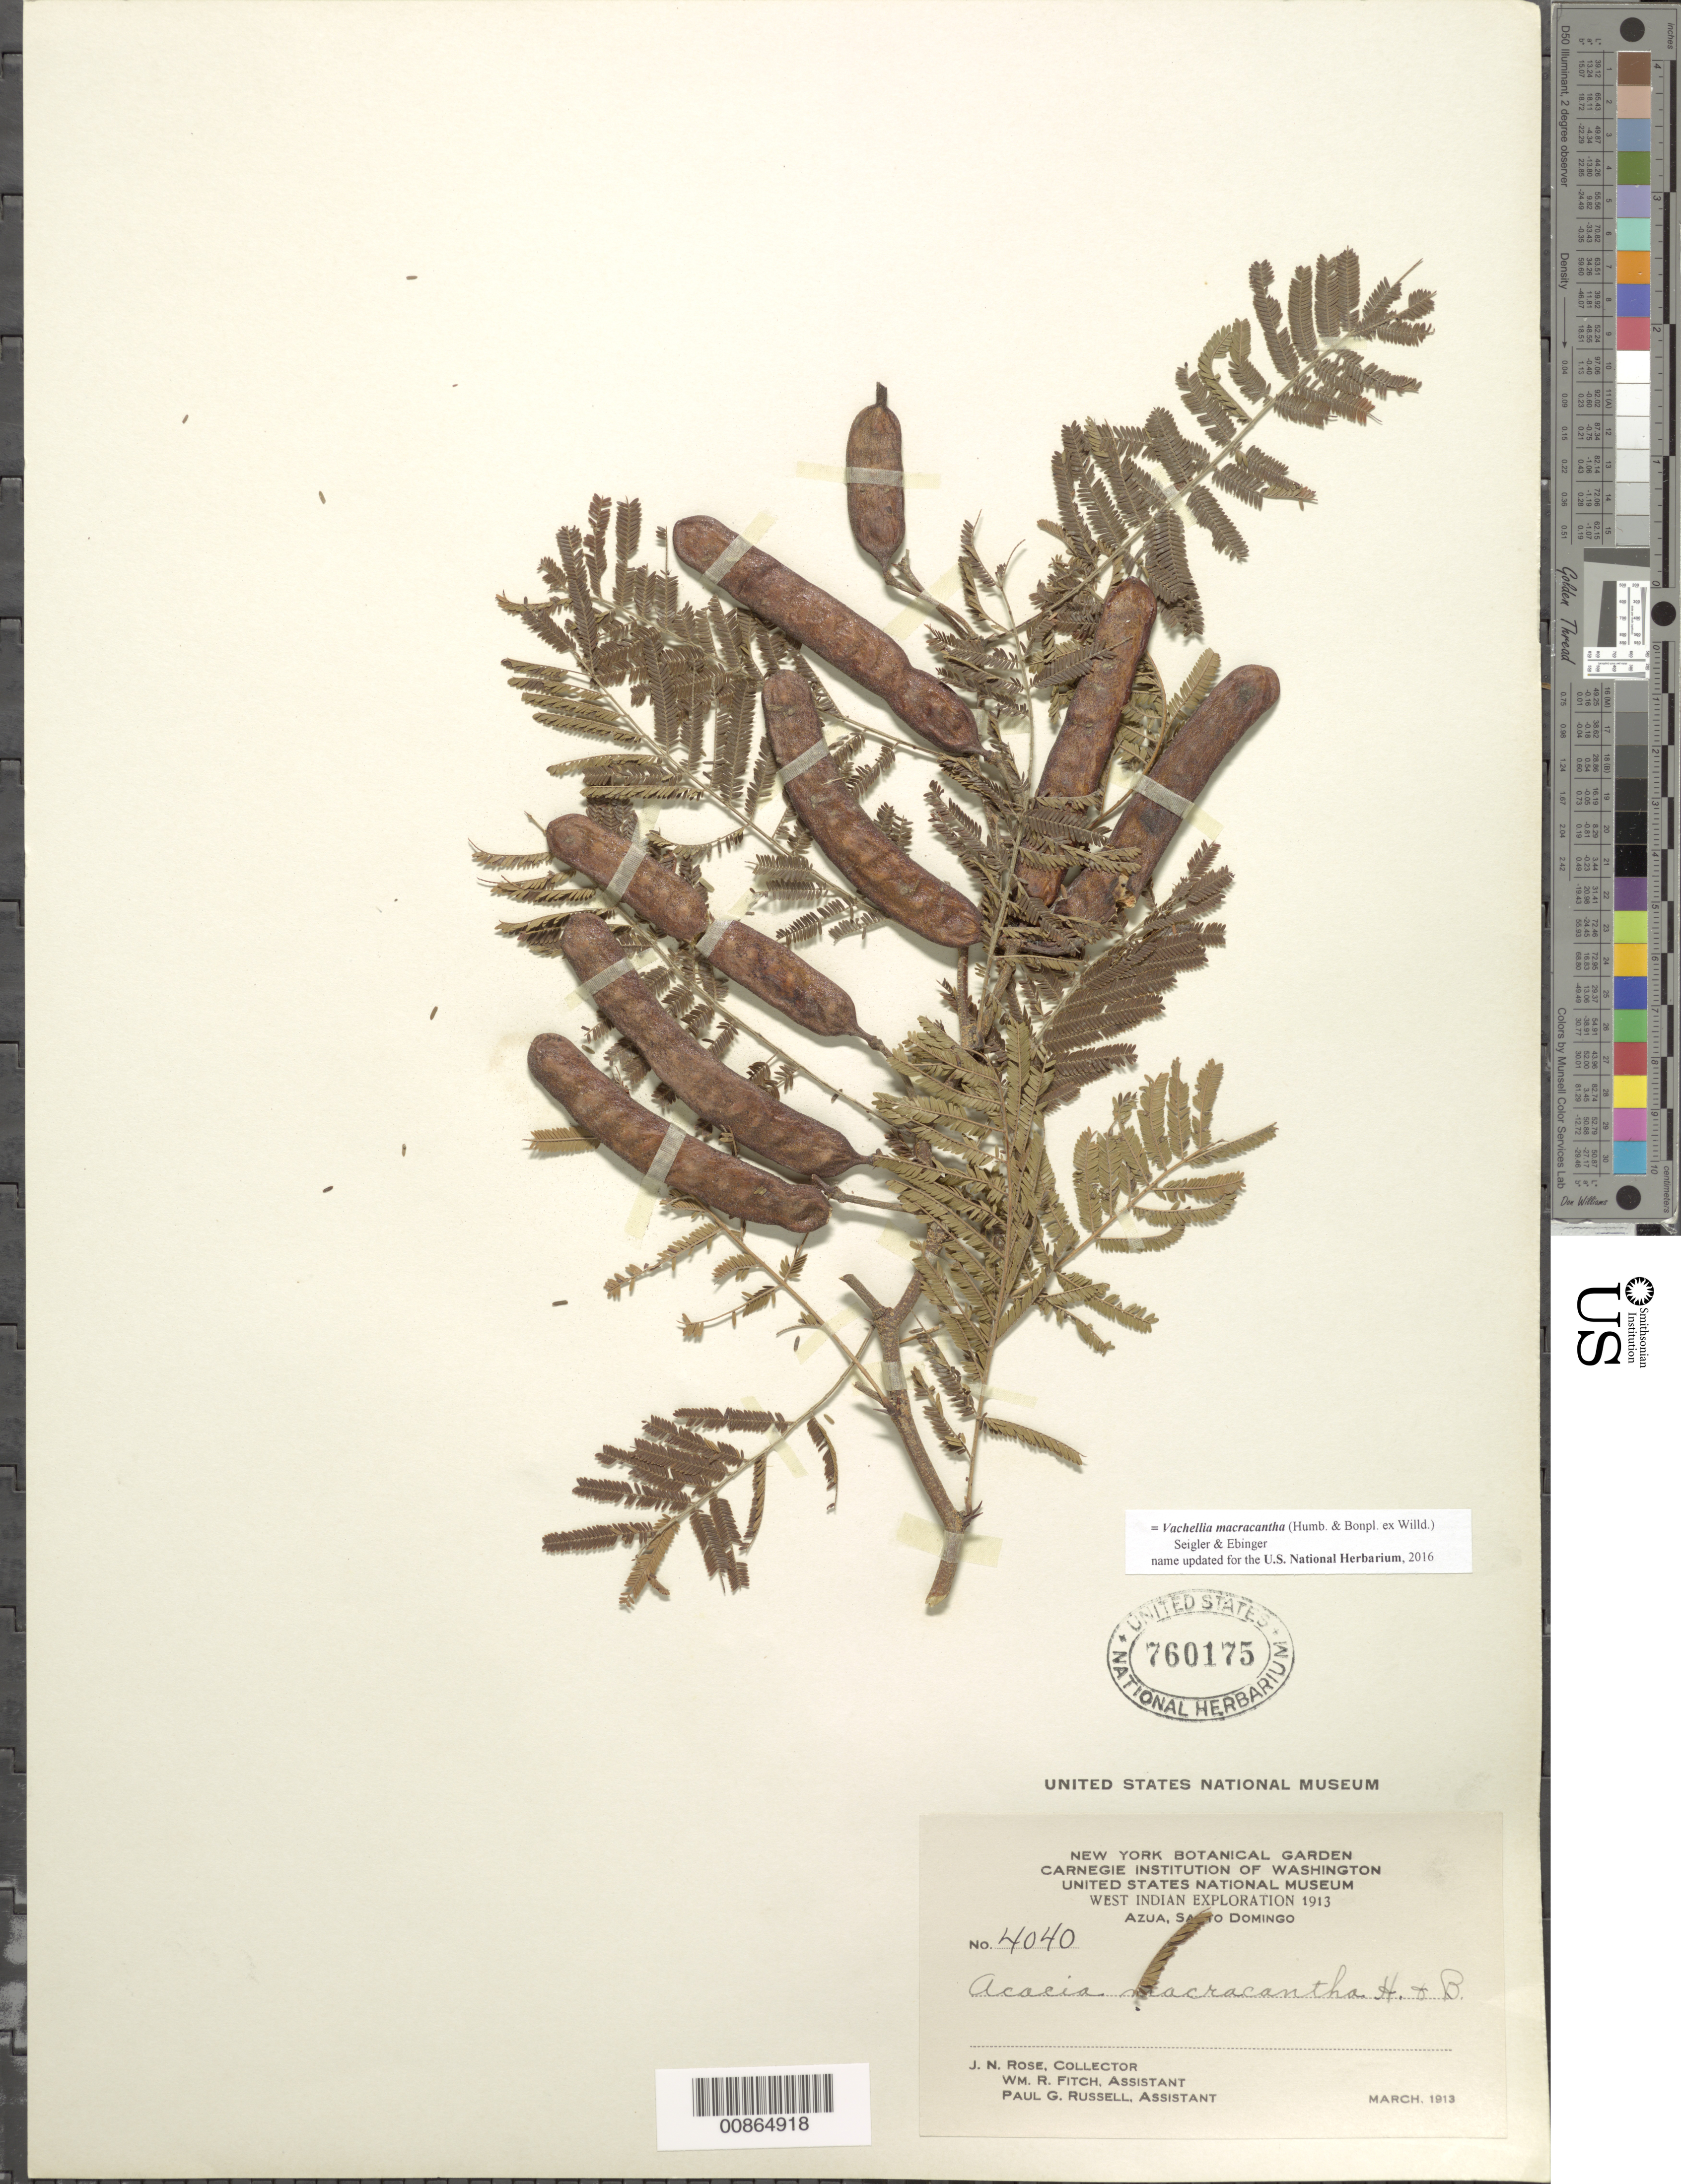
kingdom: Plantae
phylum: Tracheophyta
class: Magnoliopsida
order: Fabales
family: Fabaceae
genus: Vachellia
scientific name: Vachellia macracantha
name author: (Humb. & Bonpl. ex Willd.) Seigler & Ebinger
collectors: J. N. Rose, W. R. Fitch & P. G. Russell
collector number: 4040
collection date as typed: Mar 1913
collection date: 1913-03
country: Dominican Republic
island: Hispaniola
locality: Azua, Santo Domingo.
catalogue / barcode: US 760175